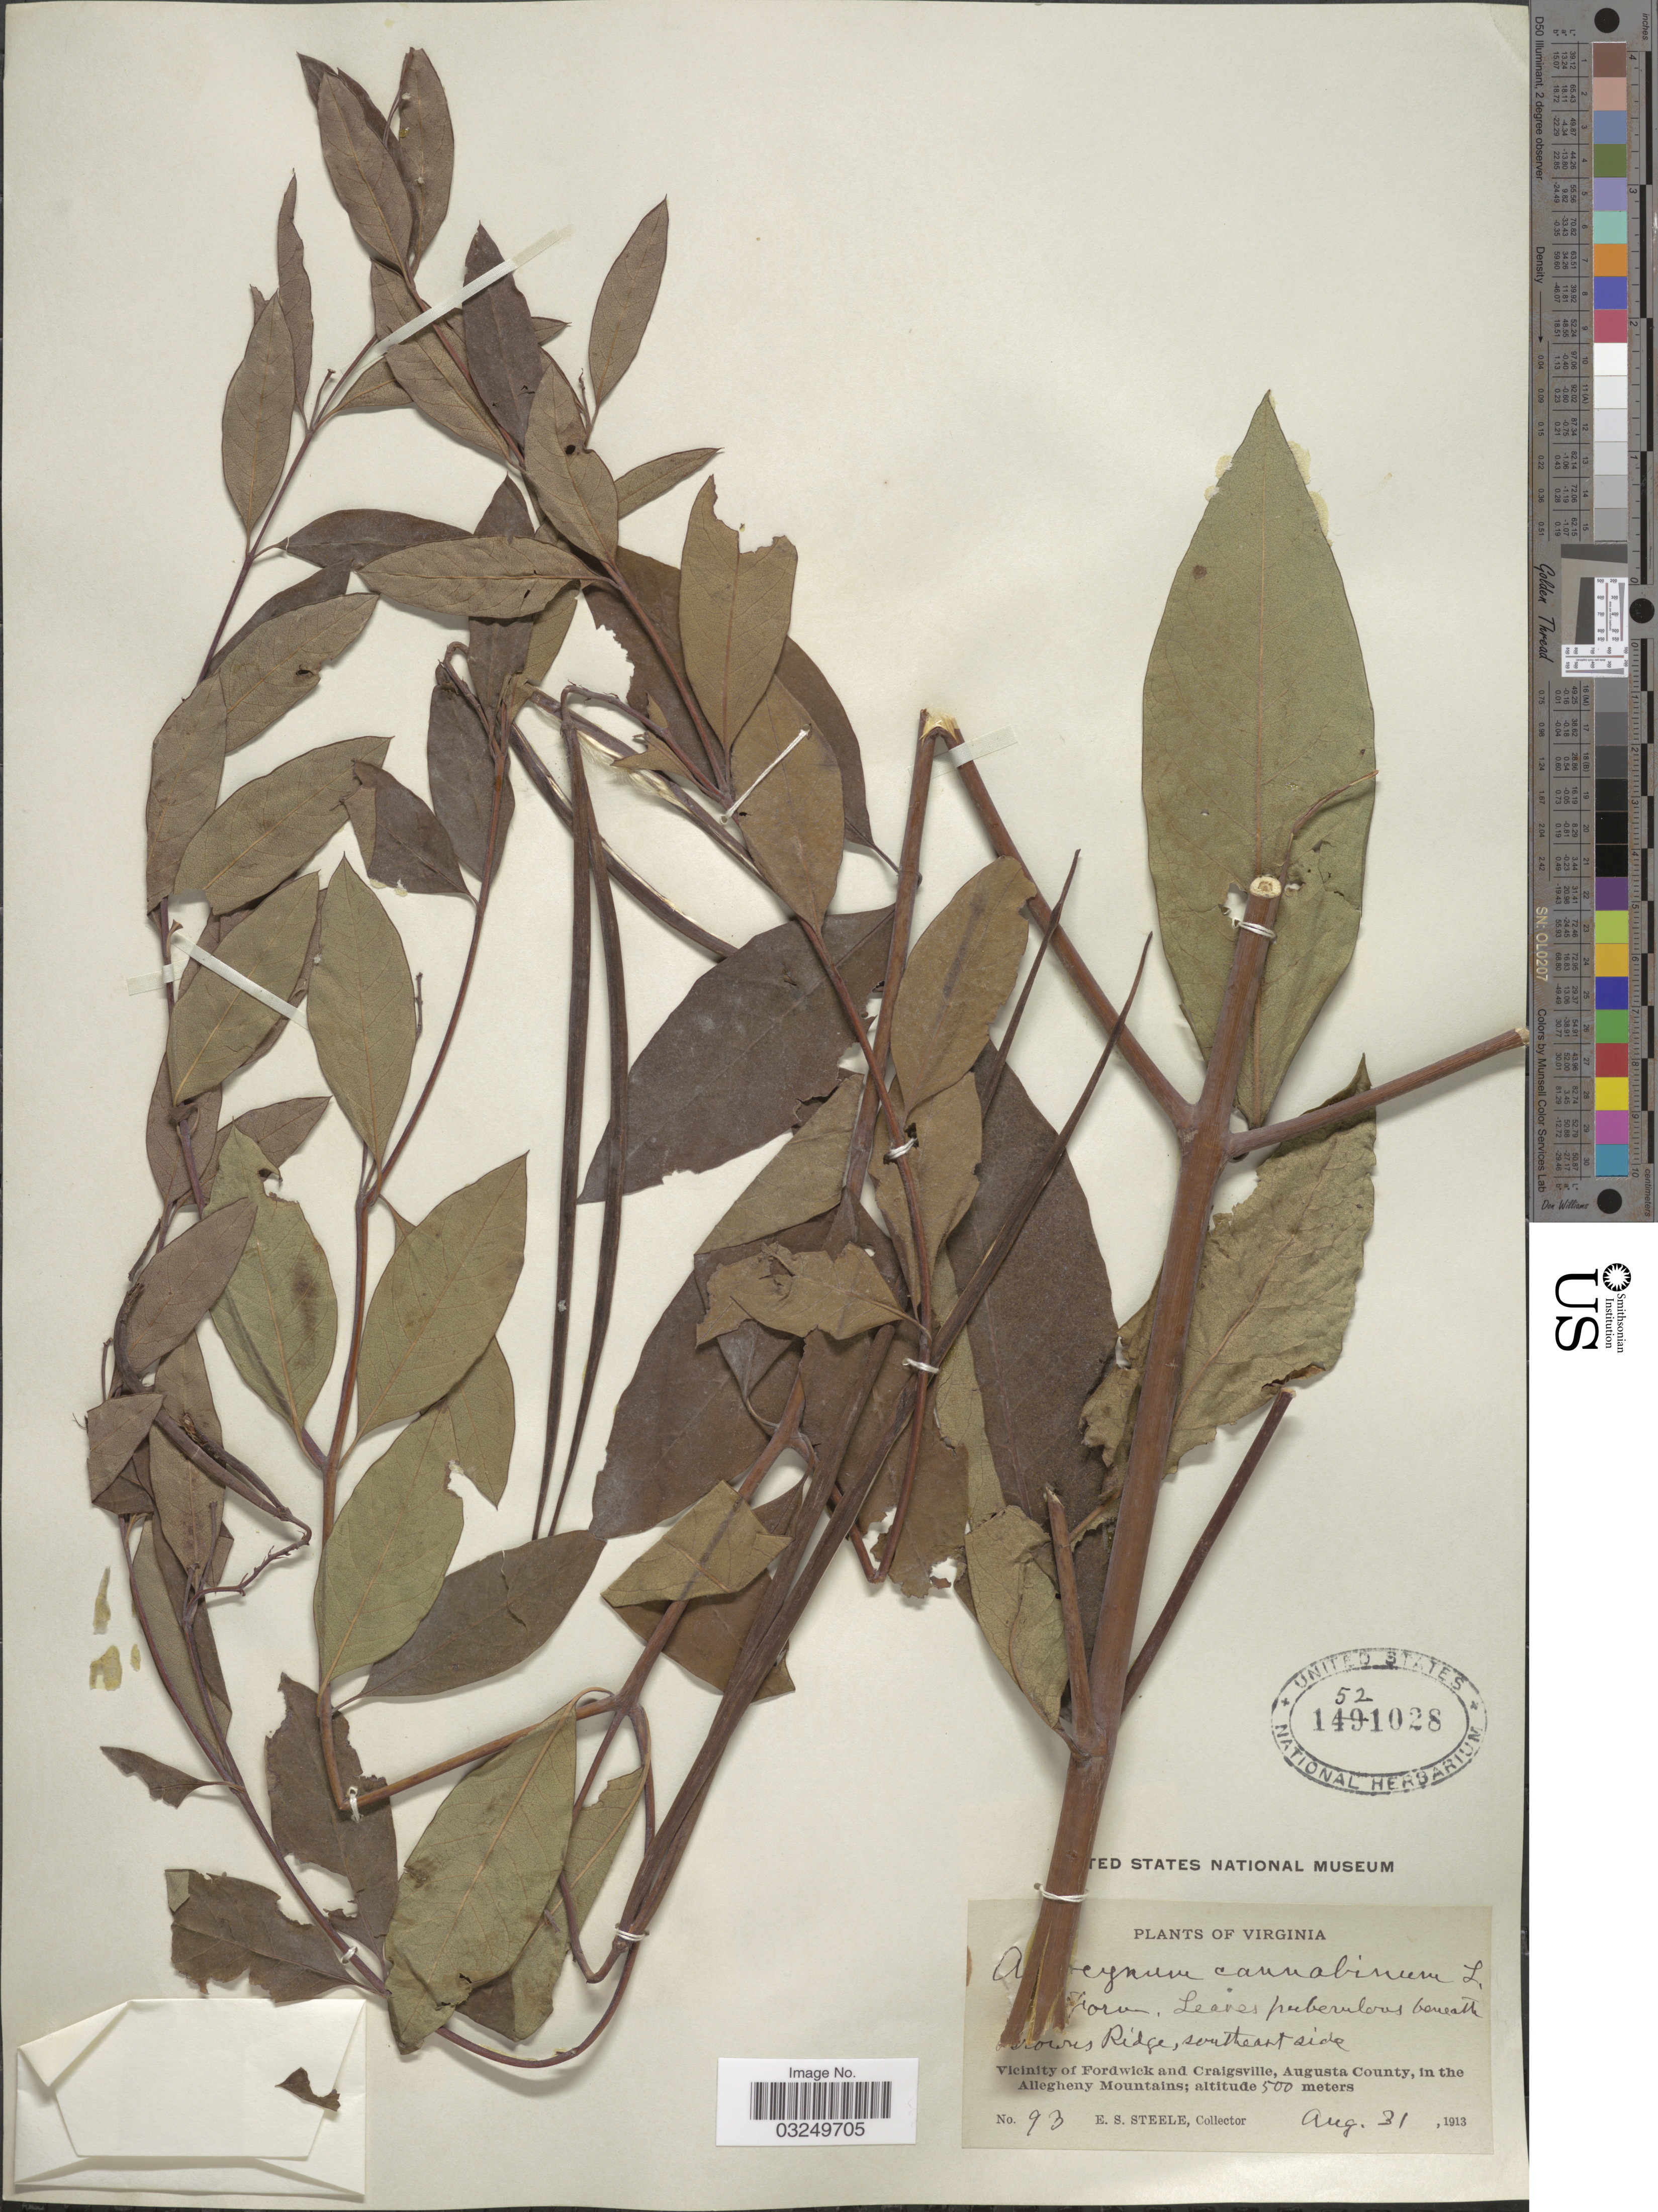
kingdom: Plantae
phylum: Tracheophyta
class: Magnoliopsida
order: Gentianales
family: Apocynaceae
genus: Apocynum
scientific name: Apocynum cannabinum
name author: L.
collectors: E. Steele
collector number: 93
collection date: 1913-08-31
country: United States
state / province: Virginia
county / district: Augusta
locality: Beneath Browns Ridge, southeast side. Vicinity of Fordwick and Craigsville, Augusta County, in the Allegheny Mountains.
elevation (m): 500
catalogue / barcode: US 1521028